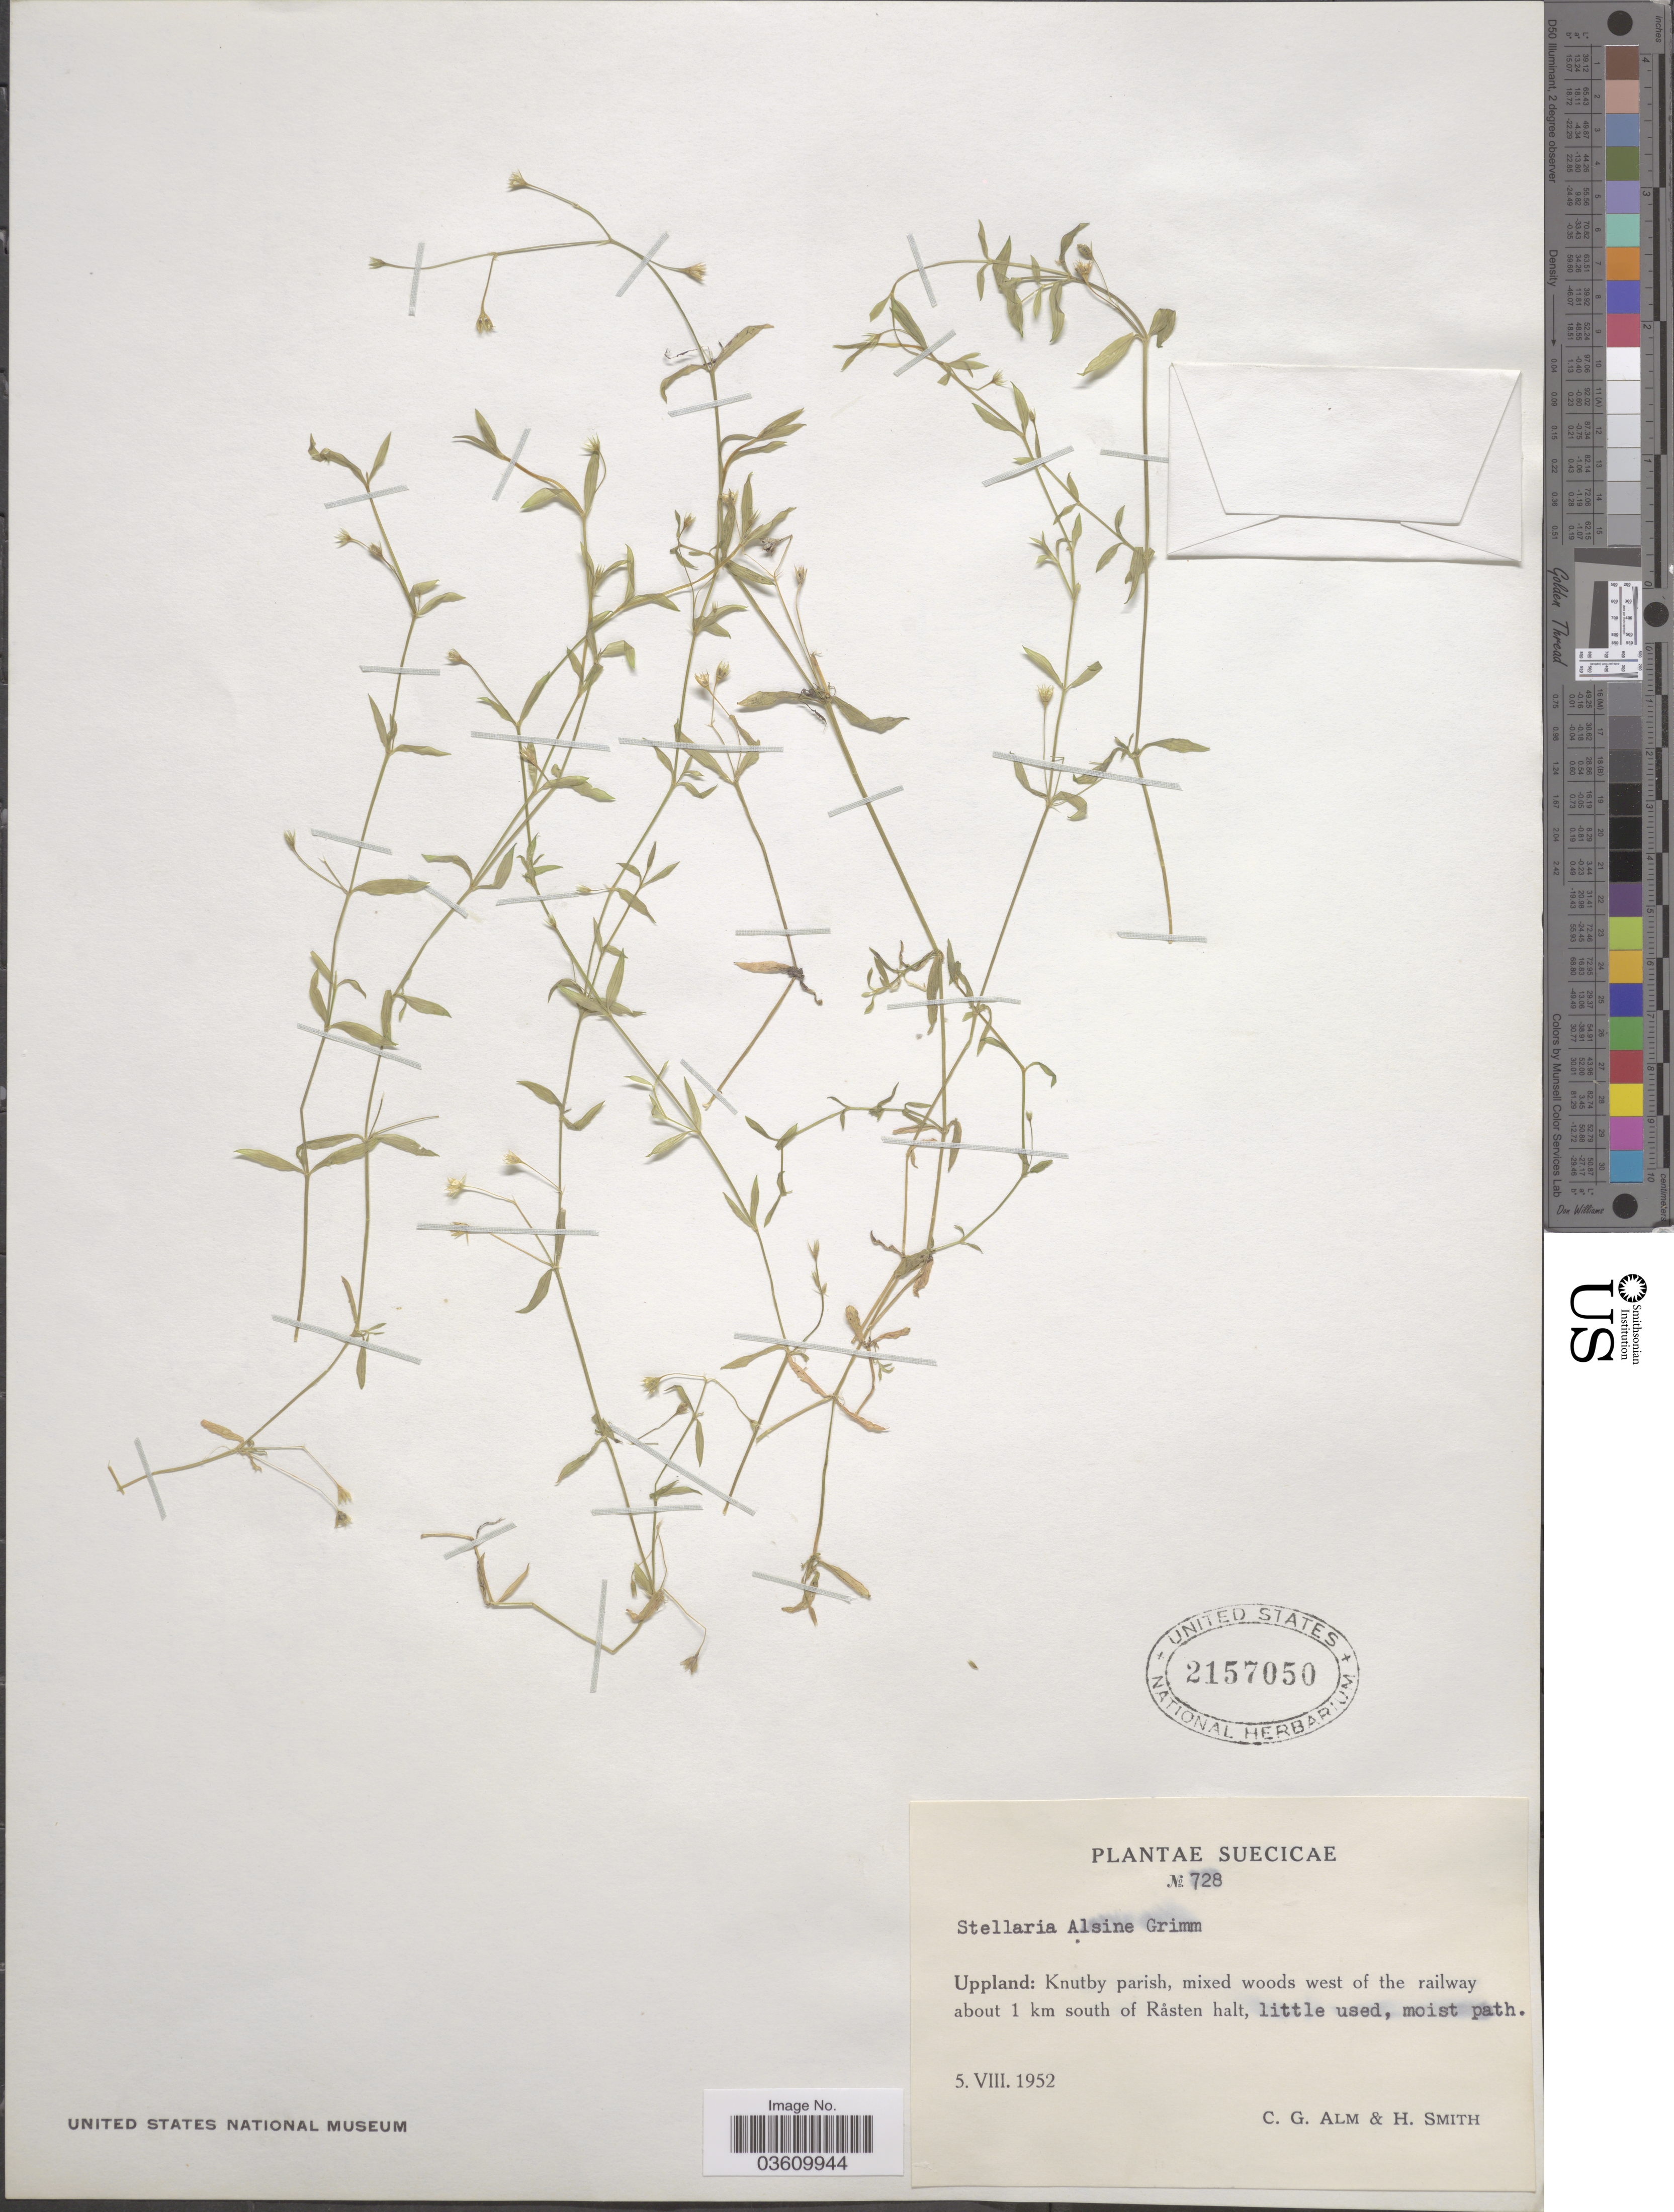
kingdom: Plantae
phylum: Tracheophyta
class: Magnoliopsida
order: Caryophyllales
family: Caryophyllaceae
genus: Stellaria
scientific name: Stellaria alsine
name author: Grimm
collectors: C. Alm & H. Smith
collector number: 728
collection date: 1952-08-05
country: Sweden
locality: Suecicae. Uppland: Knutby parish, mixed woods west of the railway about 1 km south of Rasten halt.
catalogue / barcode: US 2157050